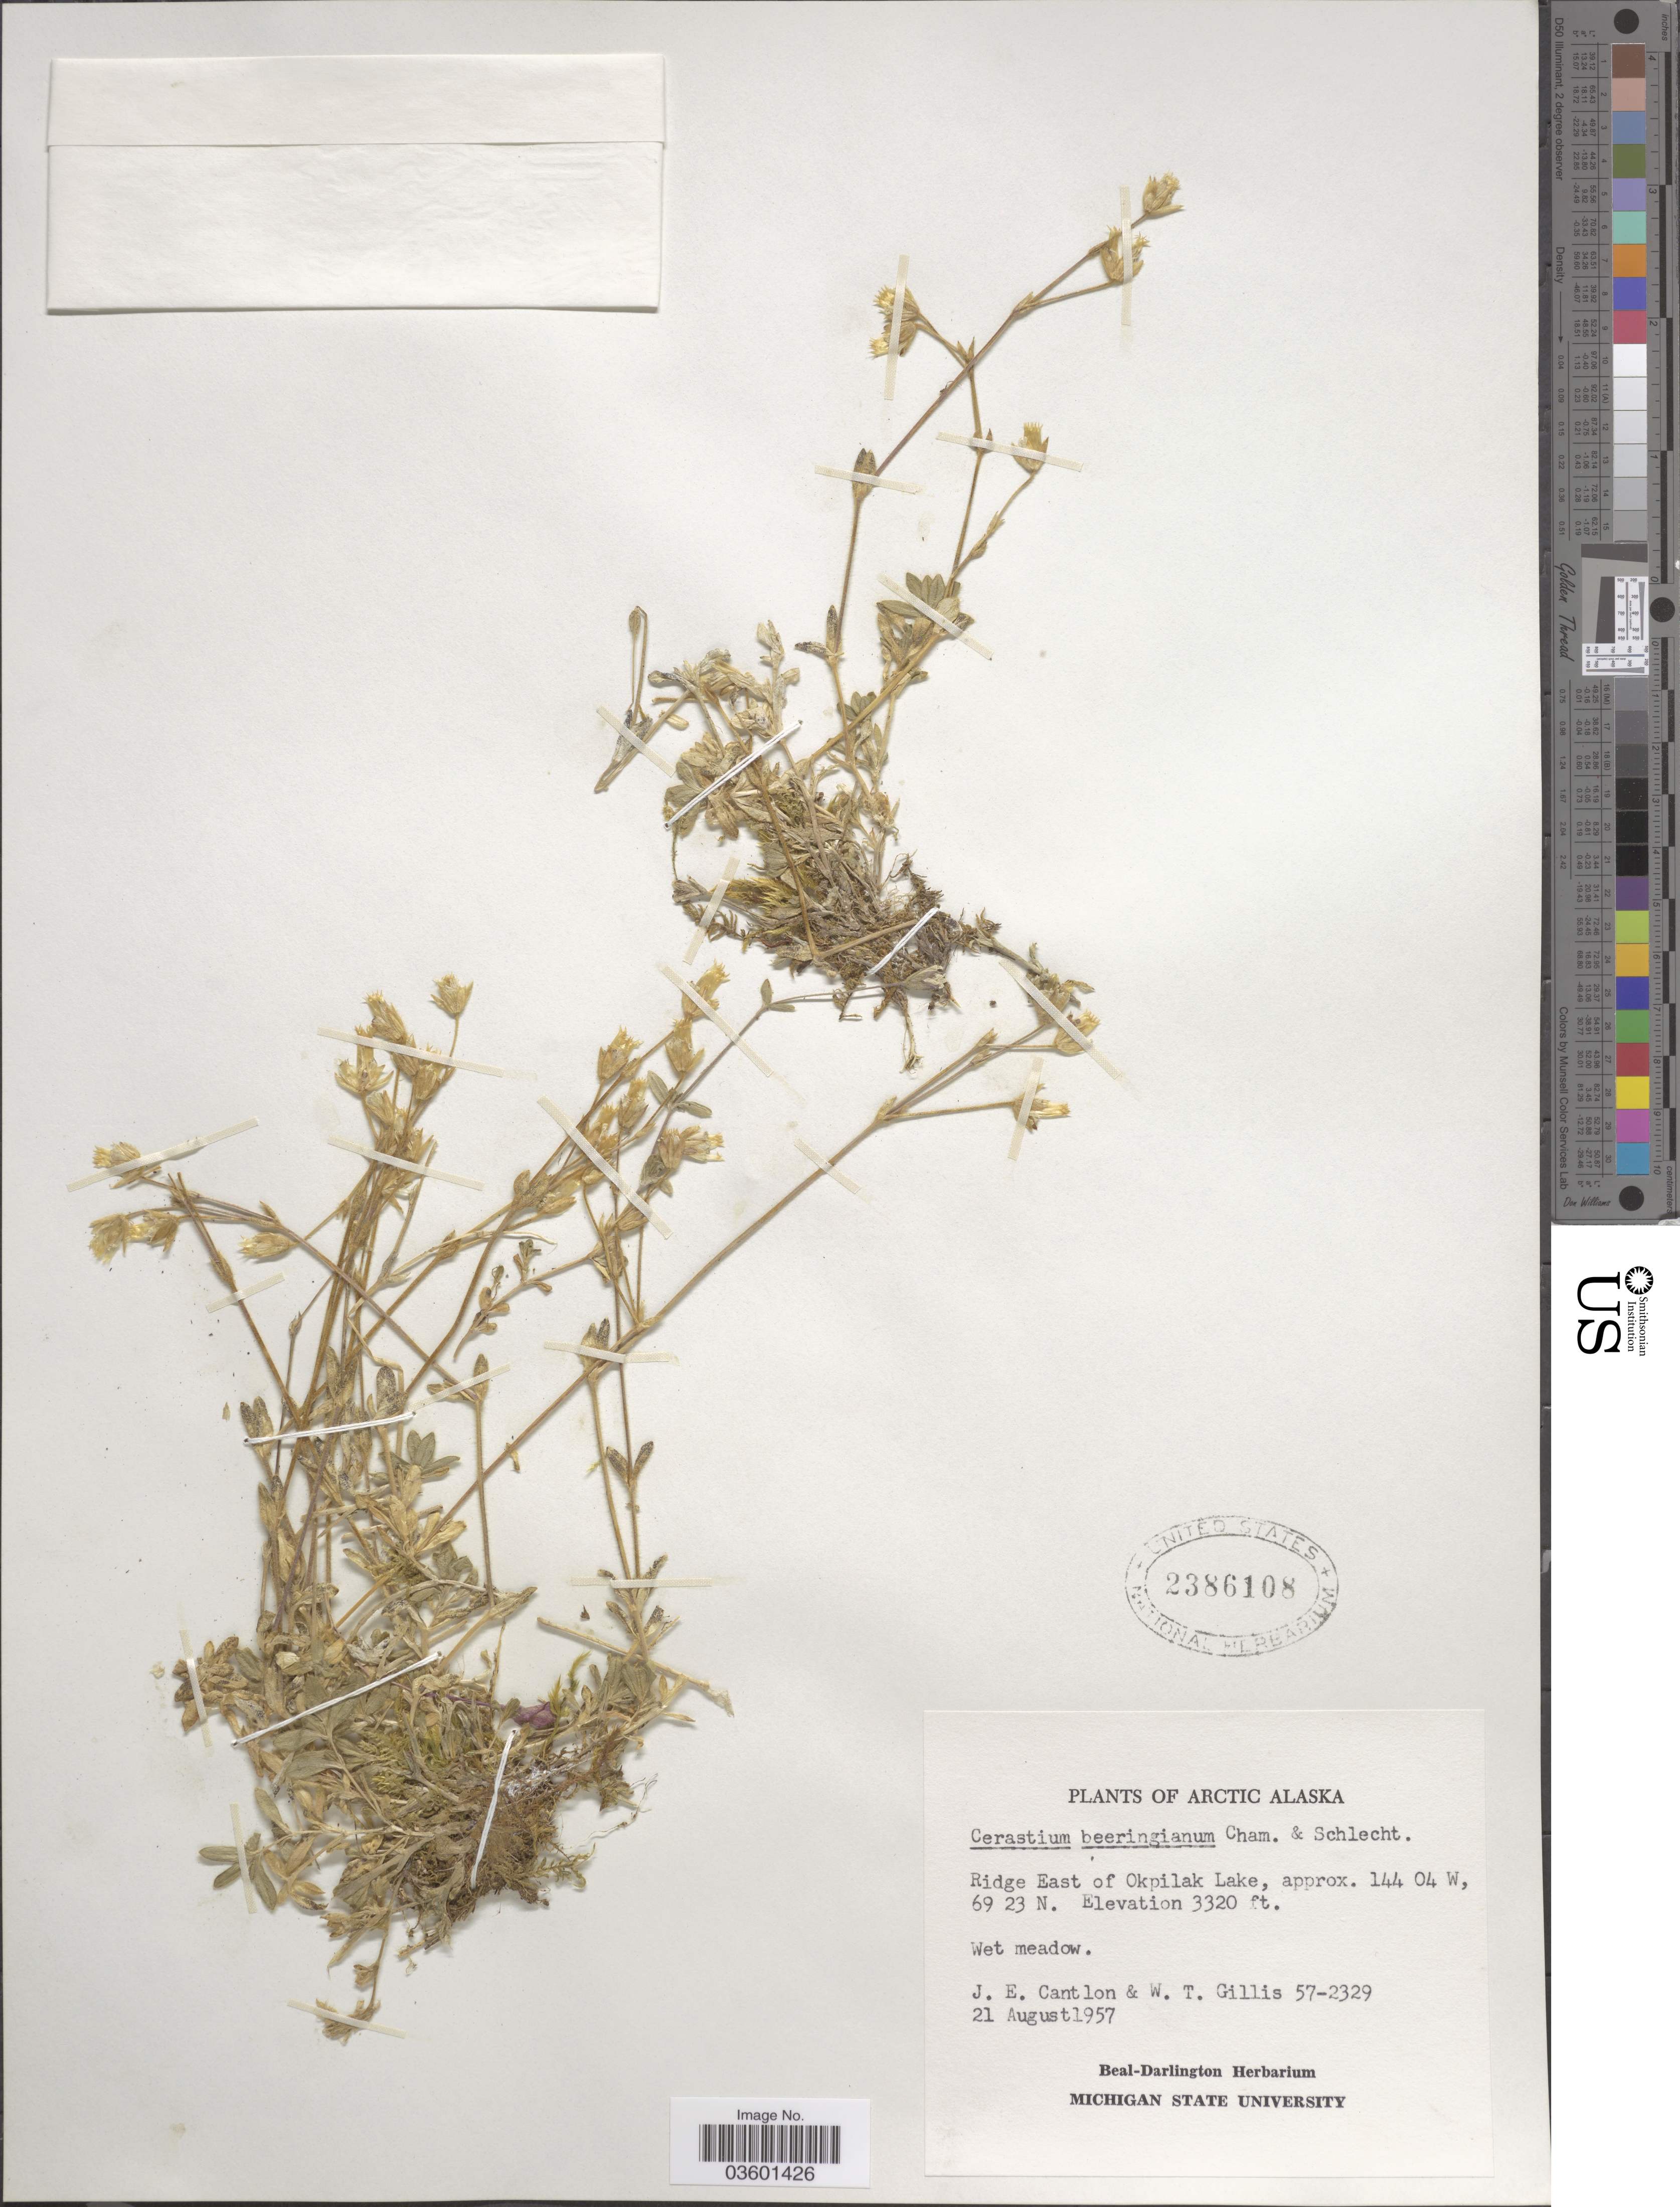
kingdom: Plantae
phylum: Tracheophyta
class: Magnoliopsida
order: Caryophyllales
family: Caryophyllaceae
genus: Cerastium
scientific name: Cerastium beeringianum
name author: Cham. & Schltdl.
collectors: J. Cantlon & W. T. Gillis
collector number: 57-2329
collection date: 1957-08-21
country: United States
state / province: Alaska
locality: Arctic Alaska. Ridge East of Okpilak Lake.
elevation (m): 1012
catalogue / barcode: US 2386108